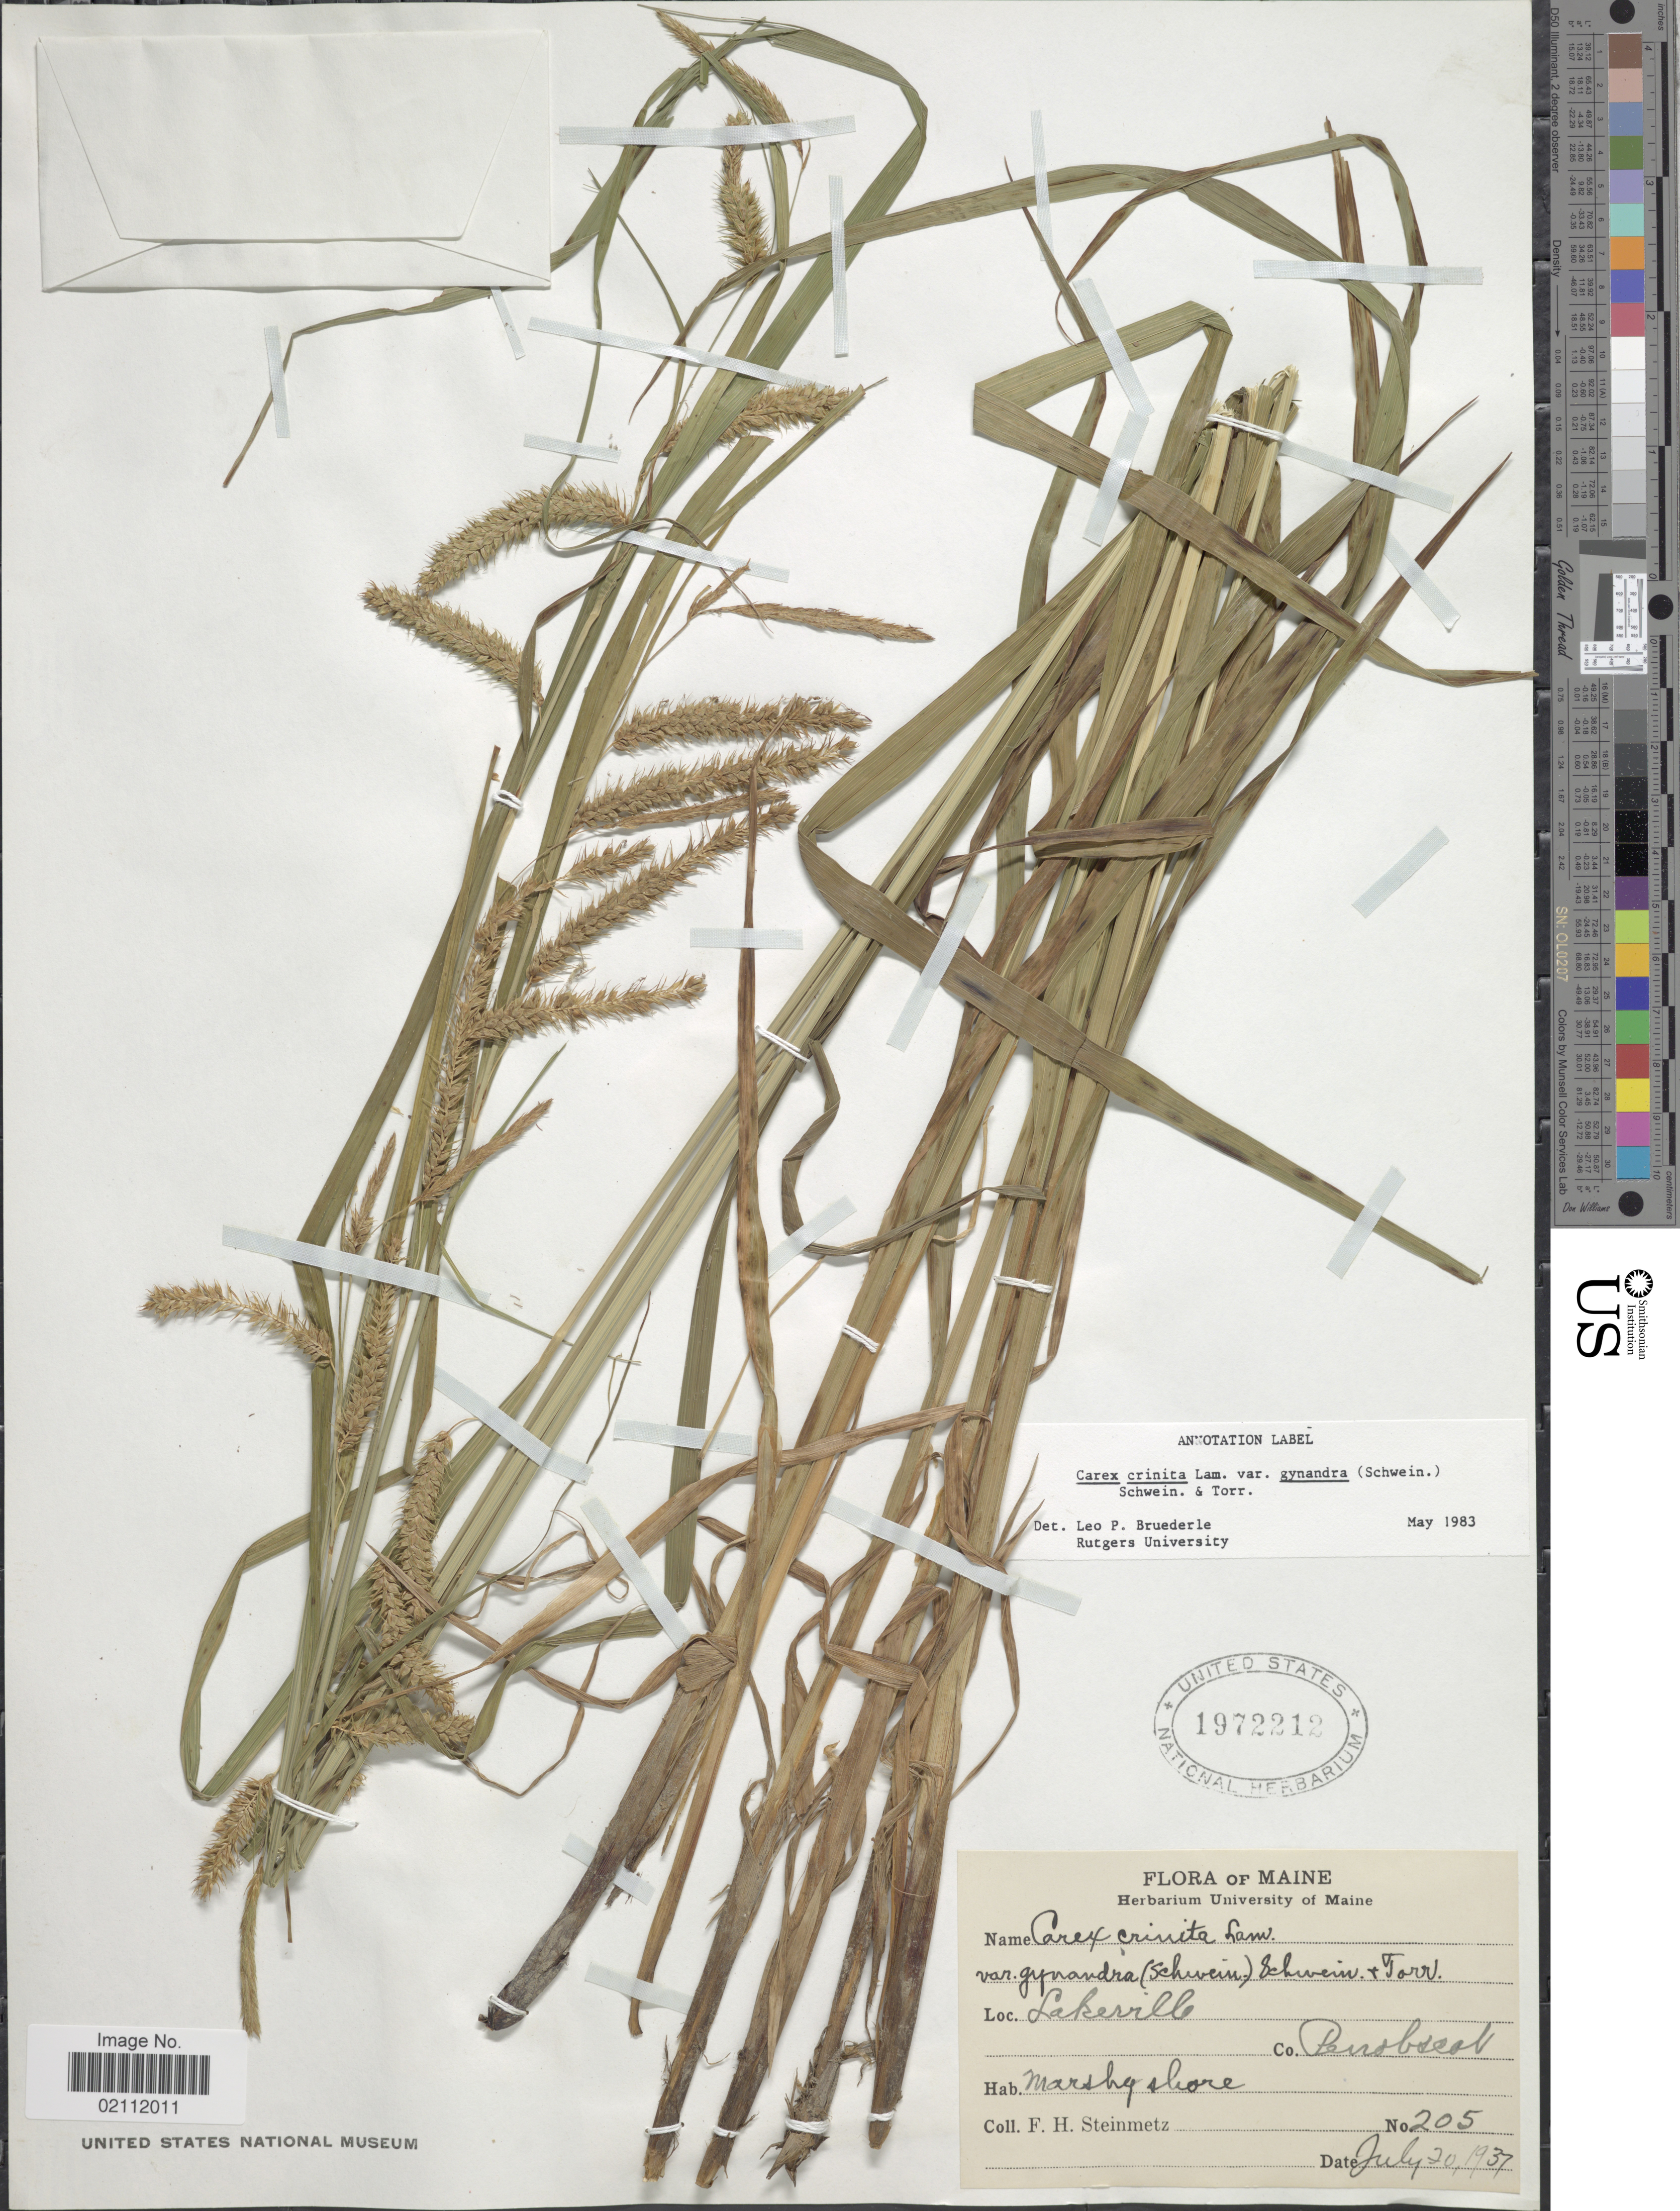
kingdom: Plantae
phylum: Tracheophyta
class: Liliopsida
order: Poales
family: Cyperaceae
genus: Carex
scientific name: Carex gynandra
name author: Schwein.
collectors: F. H. Steinmetz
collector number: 205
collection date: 1937-07-20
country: United States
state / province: Maine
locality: Lakeville, Co. Penobscot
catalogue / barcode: US 1972212